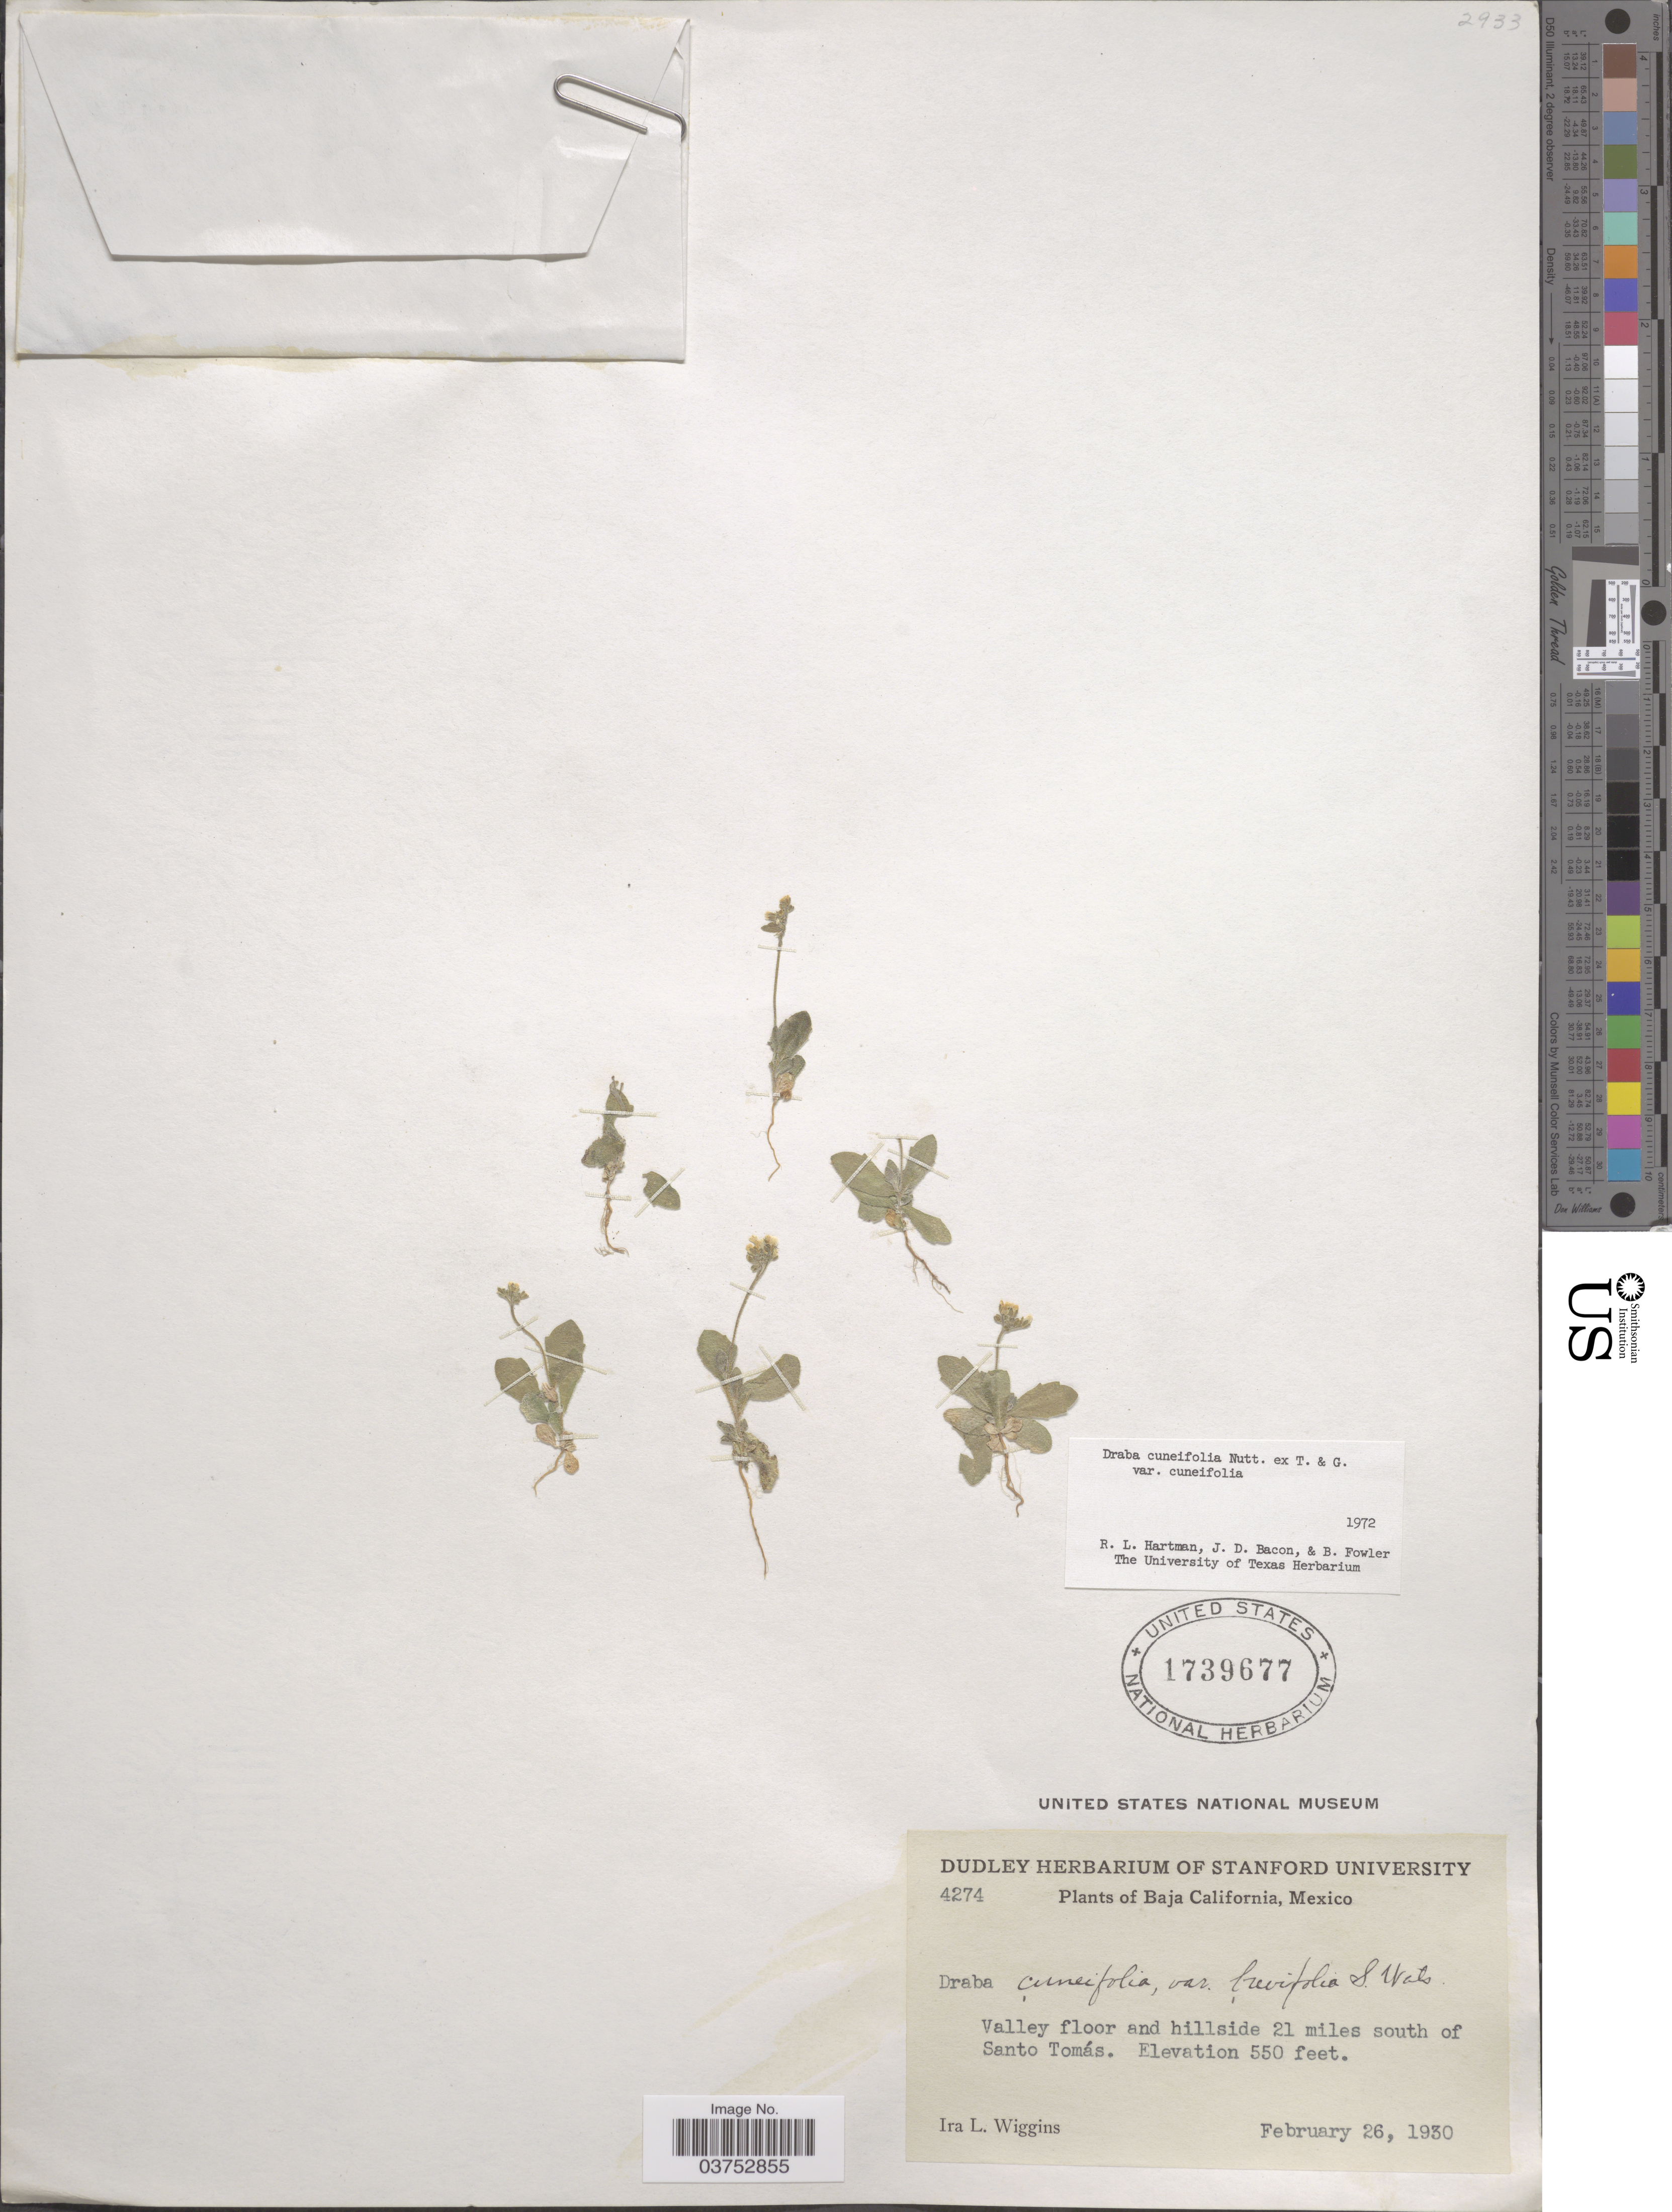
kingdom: Plantae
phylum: Tracheophyta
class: Magnoliopsida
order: Brassicales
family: Brassicaceae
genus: Draba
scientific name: Draba cuneifolia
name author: Nutt.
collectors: I. L. Wiggins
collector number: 4274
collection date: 1930-02-26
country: Mexico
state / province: Baja California Norte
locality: Valley floor and hillside 21 miles south of Santo Tomás.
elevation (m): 168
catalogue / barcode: US 1739677